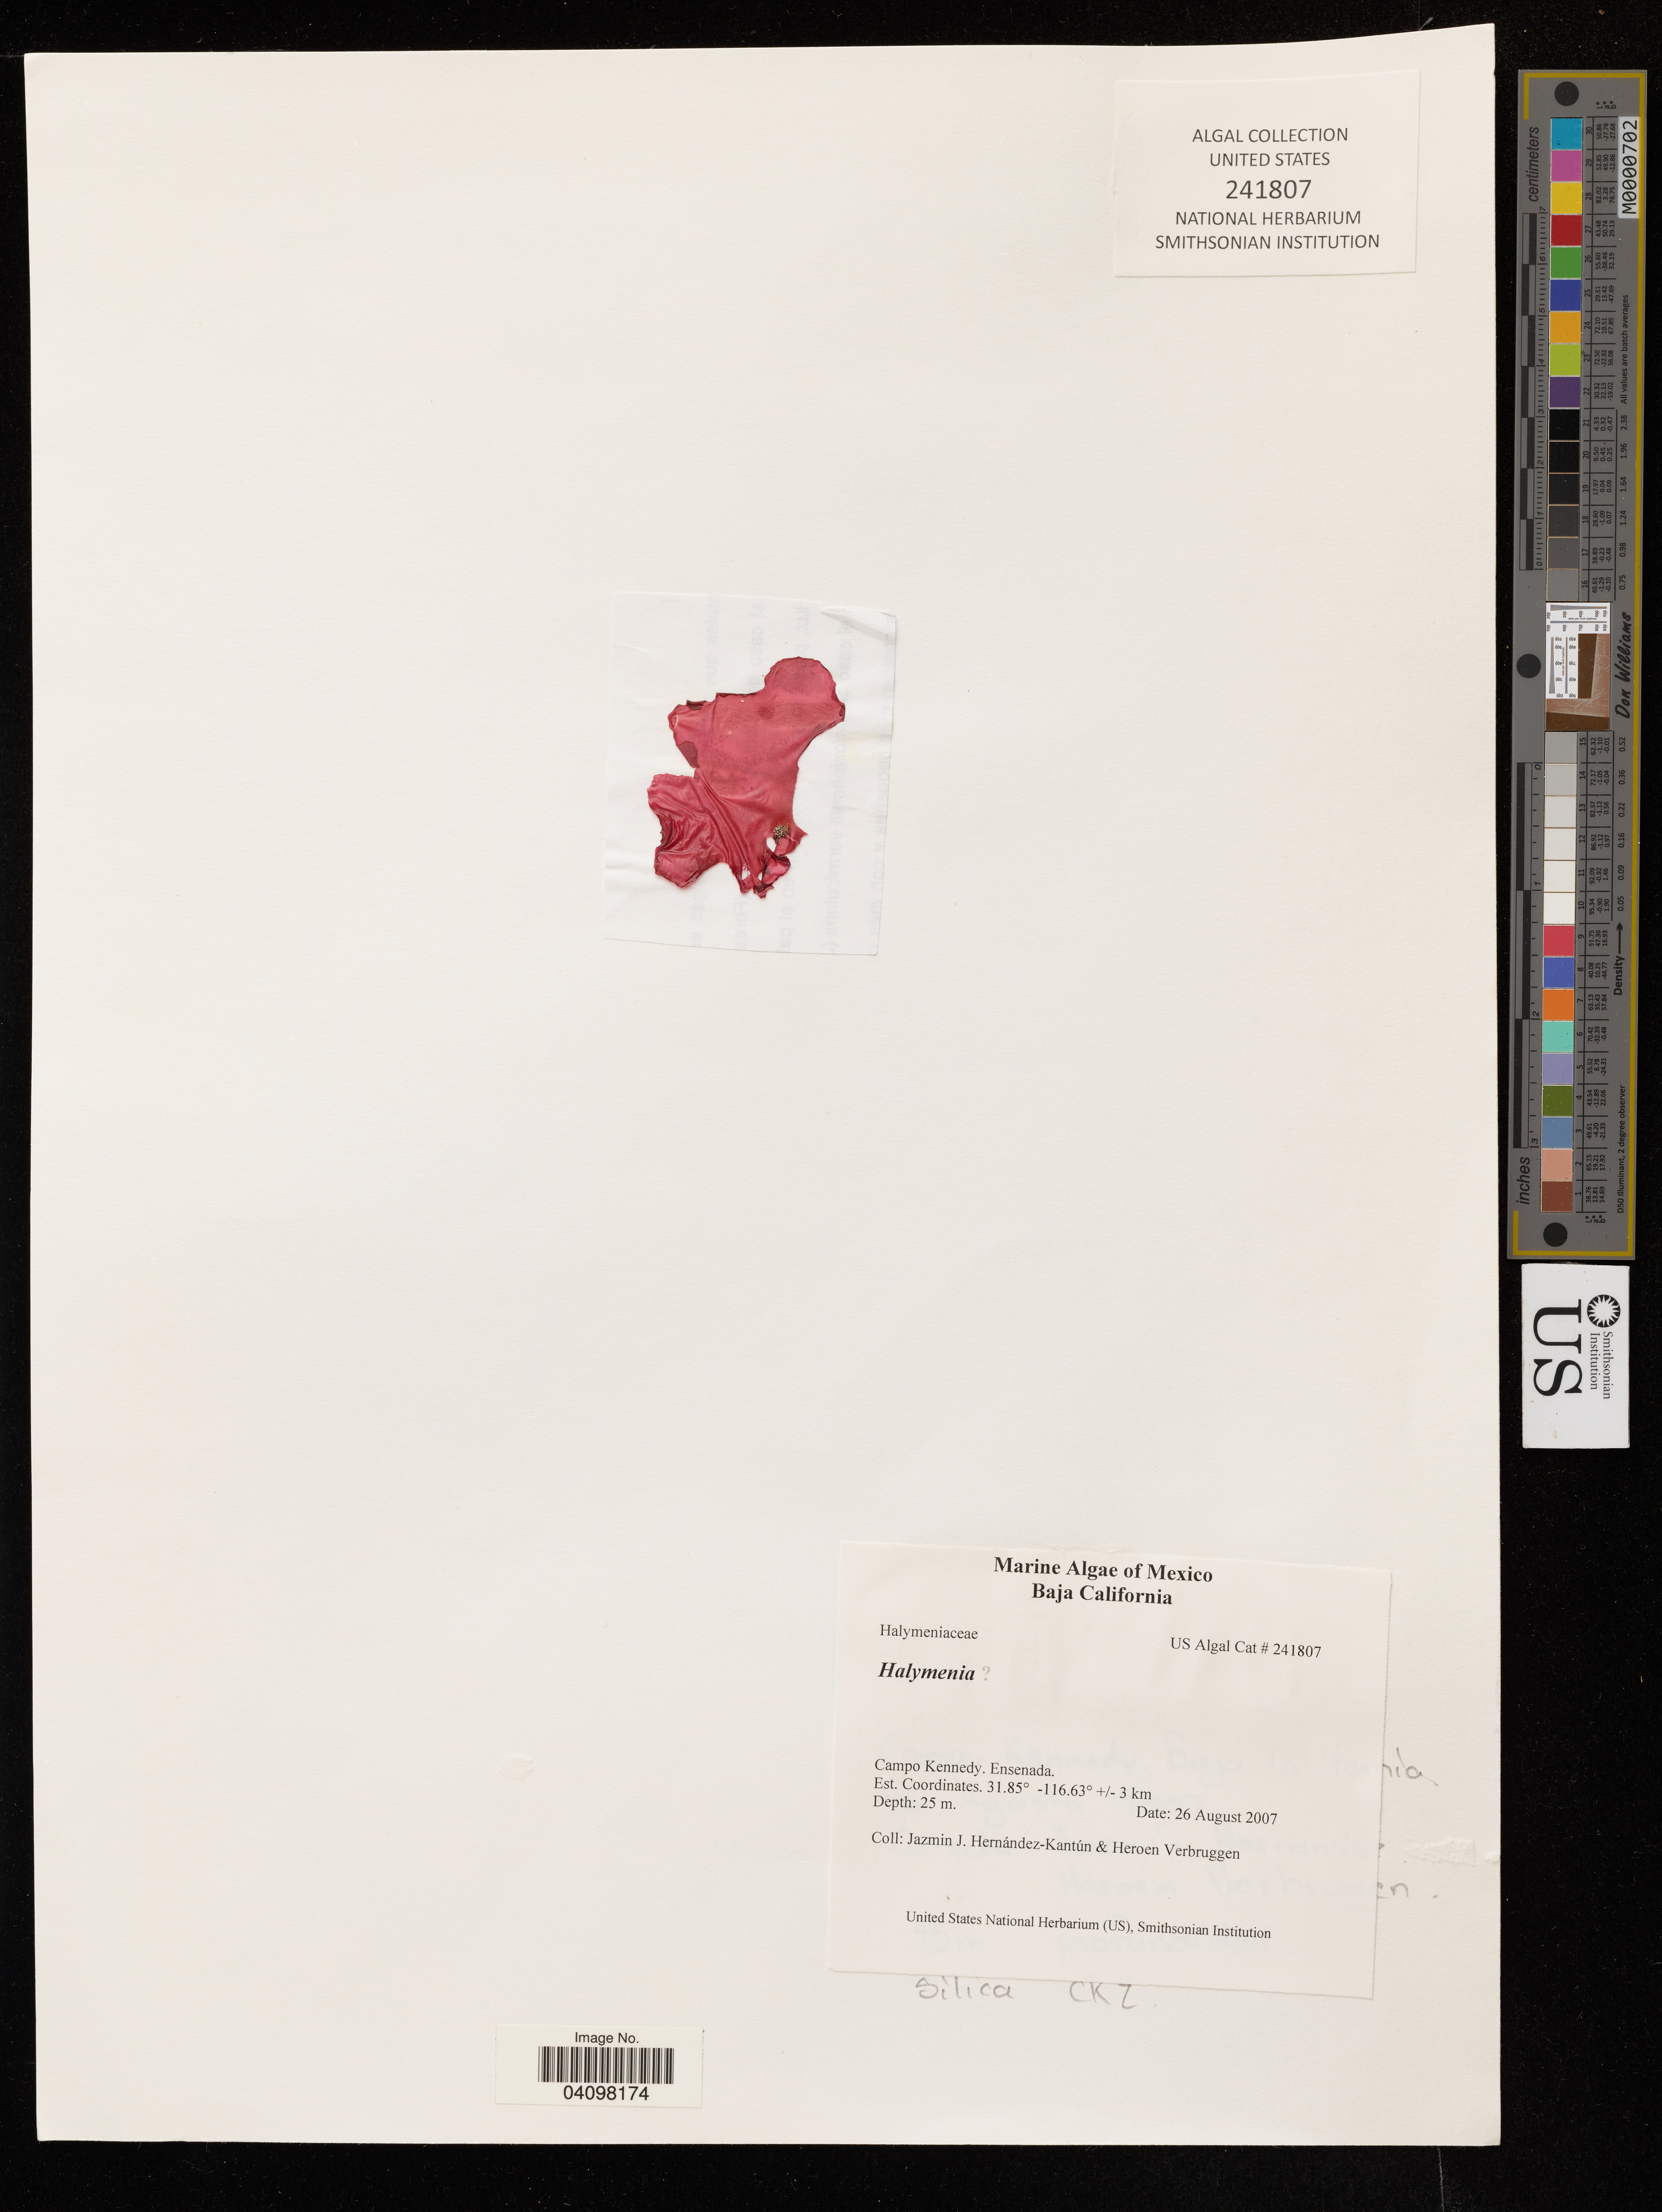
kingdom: Plantae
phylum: Rhodophyta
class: Florideophyceae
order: Halymeniales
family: Halymeniaceae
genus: Halymenia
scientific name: Halymenia sp.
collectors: J. J. Hernández-Kantún & H. Verbruggen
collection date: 2007-08-26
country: Mexico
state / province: Baja California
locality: Campo Kennedy. Ensenada.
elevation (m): -25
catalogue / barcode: US 241807